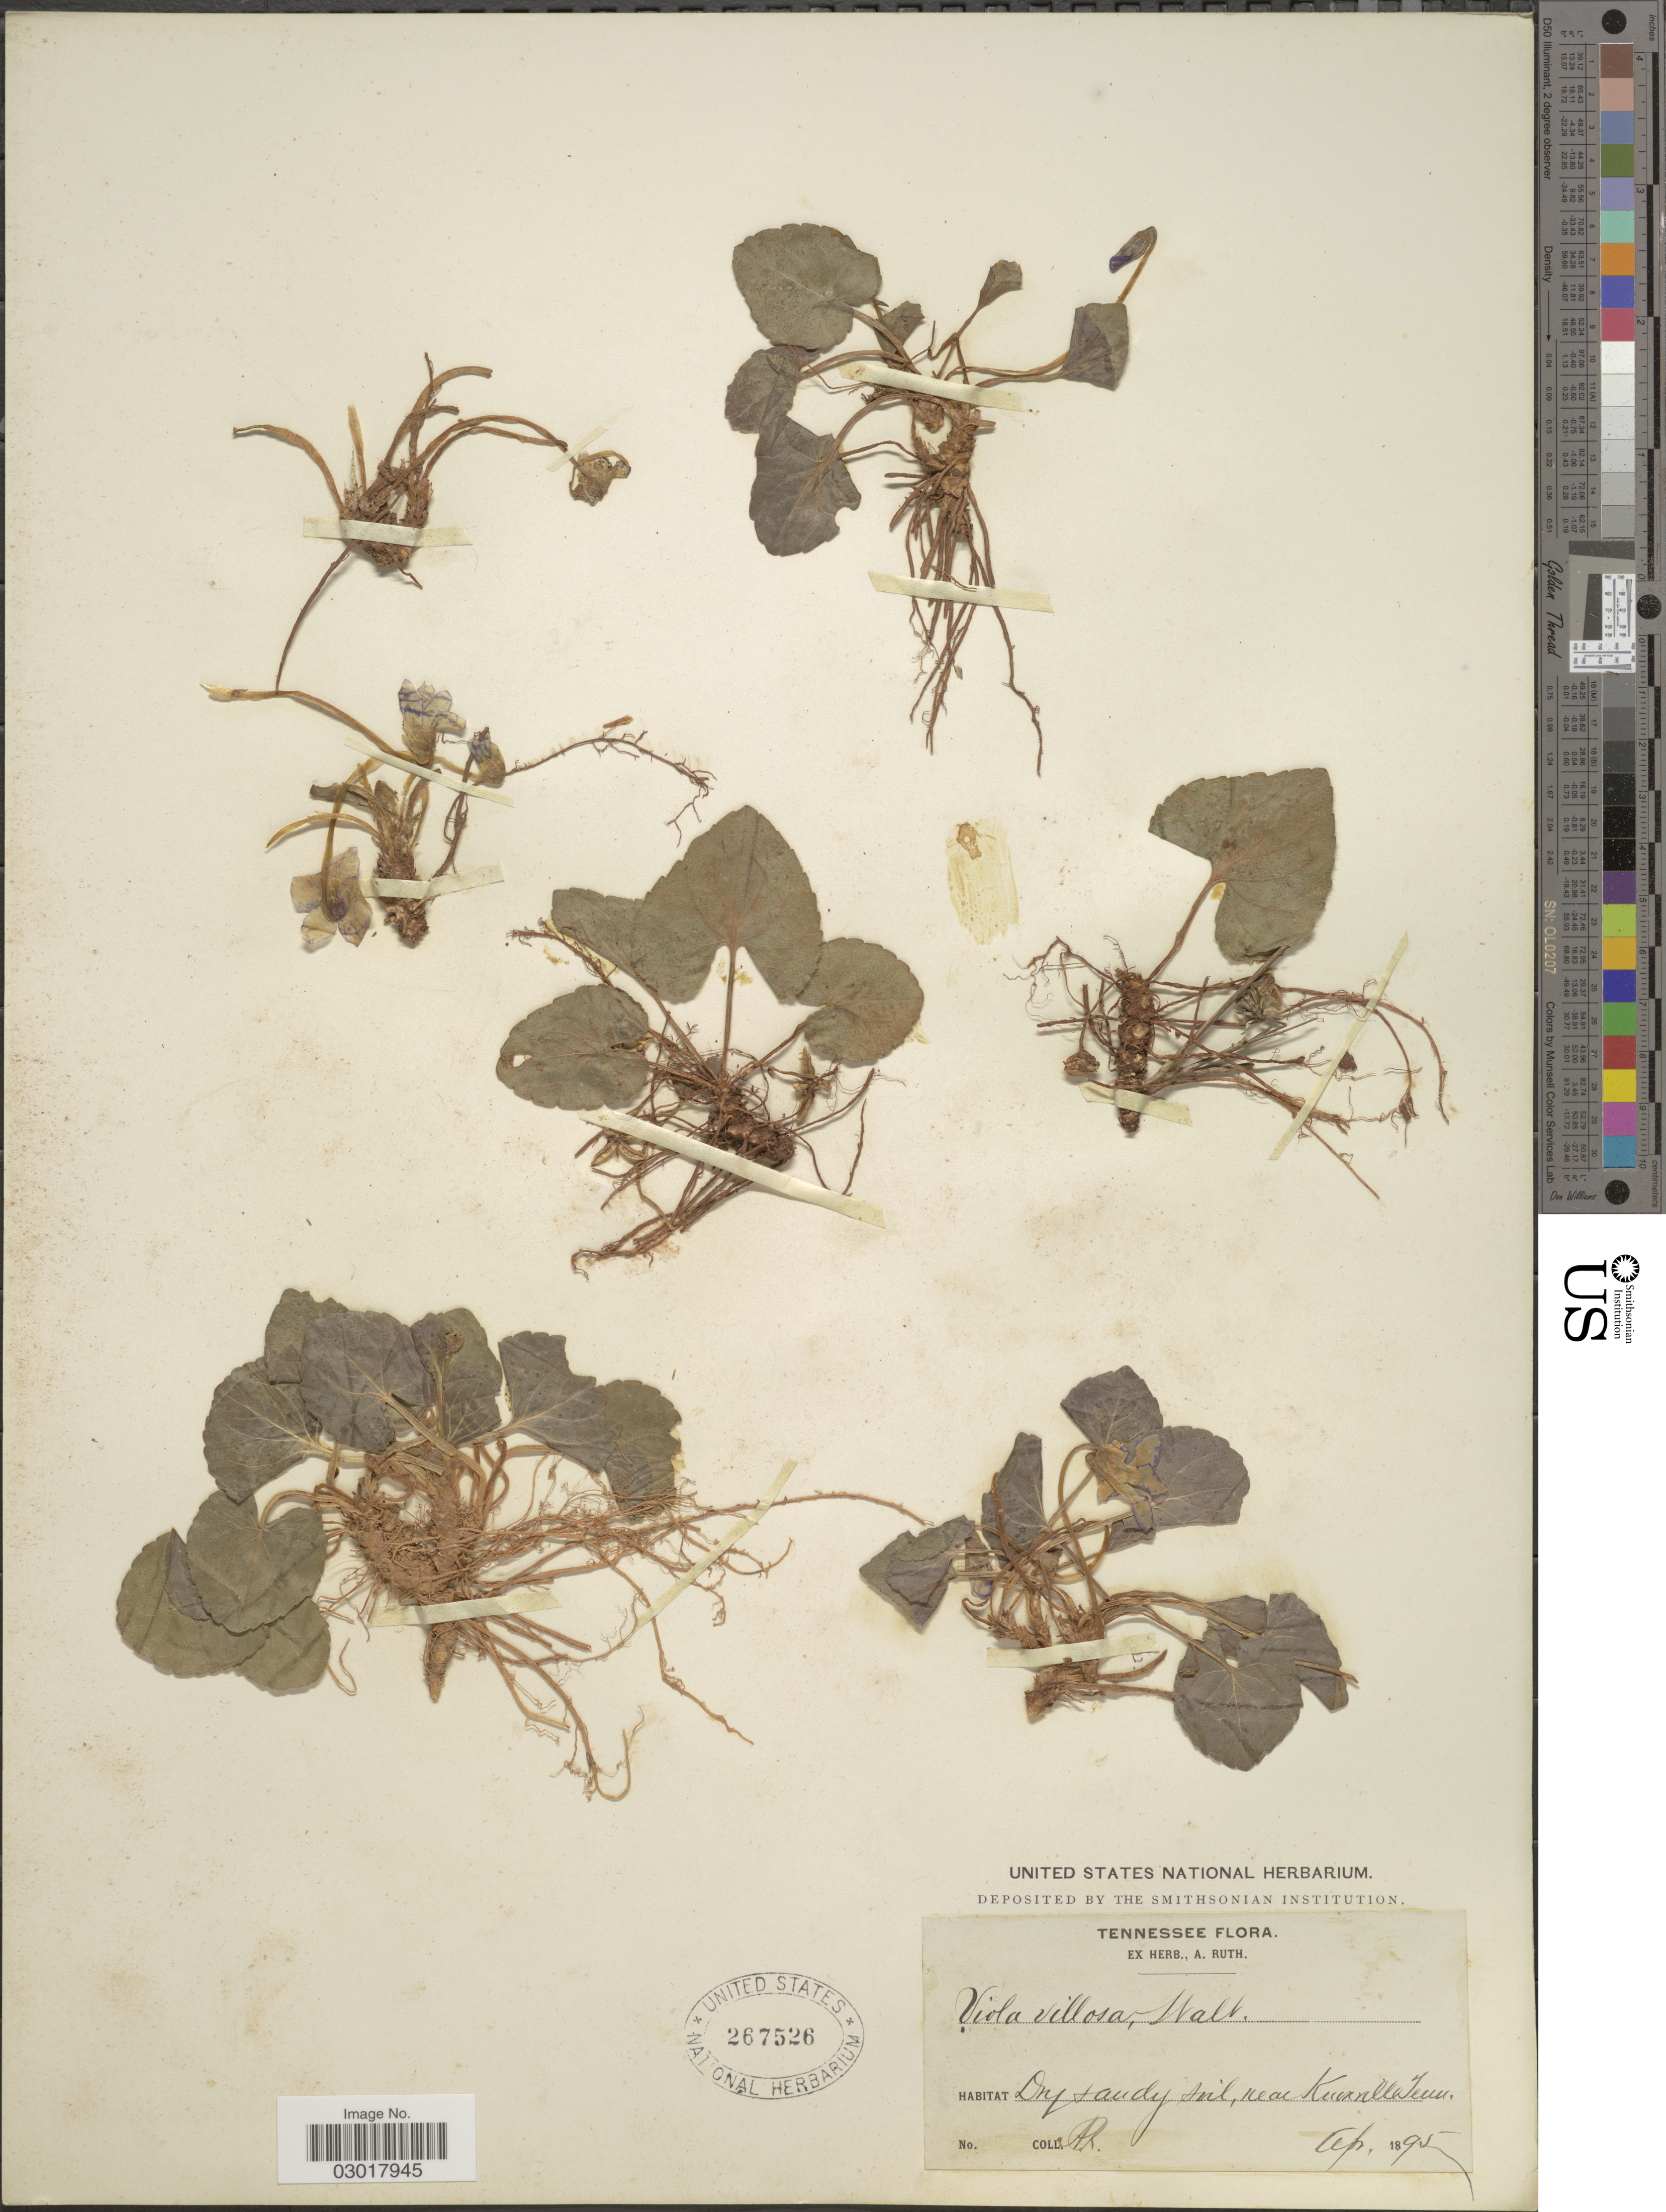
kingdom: Plantae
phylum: Tracheophyta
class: Magnoliopsida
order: Malpighiales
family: Violaceae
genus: Viola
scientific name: Viola villosa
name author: Walter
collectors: A. Ruth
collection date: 1895-04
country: United States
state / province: Tennessee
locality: Near Knoxville.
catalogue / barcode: US 267526